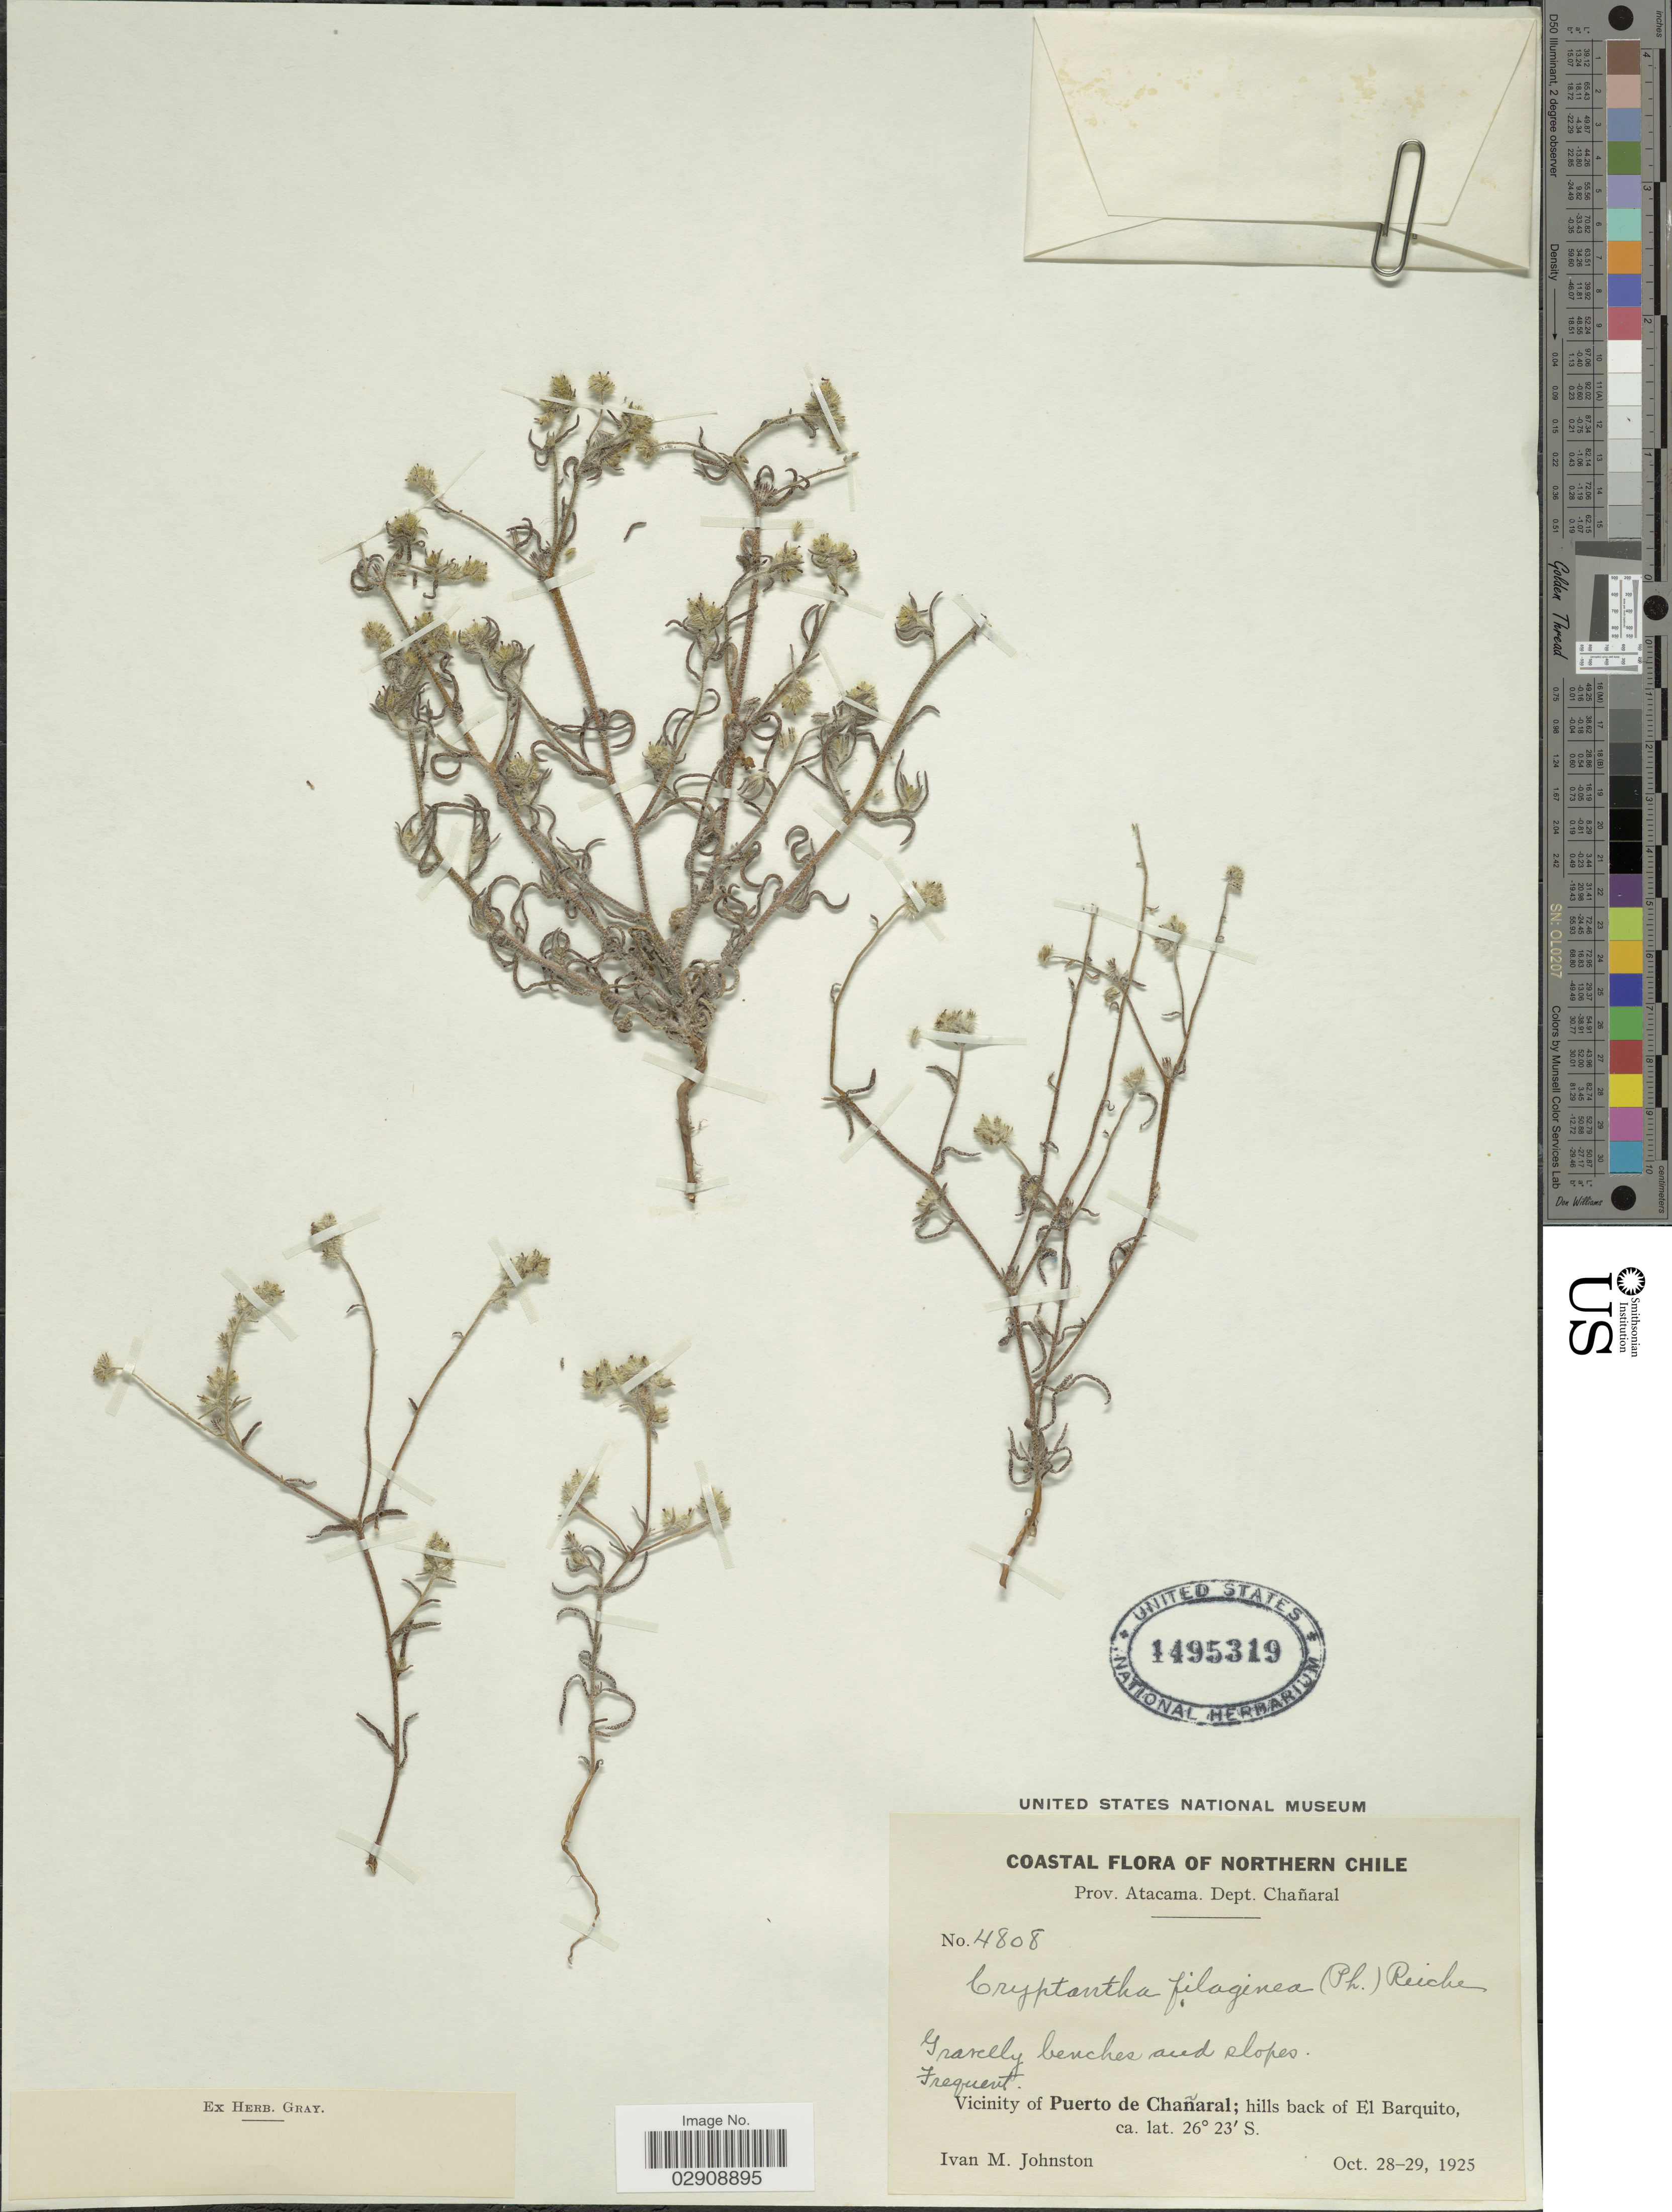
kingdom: Plantae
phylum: Tracheophyta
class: Magnoliopsida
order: Boraginales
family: Boraginaceae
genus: Cryptantha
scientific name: Cryptantha filaginea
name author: (Phil.) Reiche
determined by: Moroni, Pablo, (SI), Instituto de Botanica Darwinion (ARGENTINA)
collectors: I.M. Johnston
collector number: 4808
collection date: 1925-10-28/1925-10-29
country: Chile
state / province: Atacama (III)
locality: Gravelly benches and slopes. Frequent. Vicinity of Puerto de Chañaral; hills back of El Barquito. Prov. Atacama, Dept. Chañaral. Northern Chile.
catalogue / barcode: US 1495319